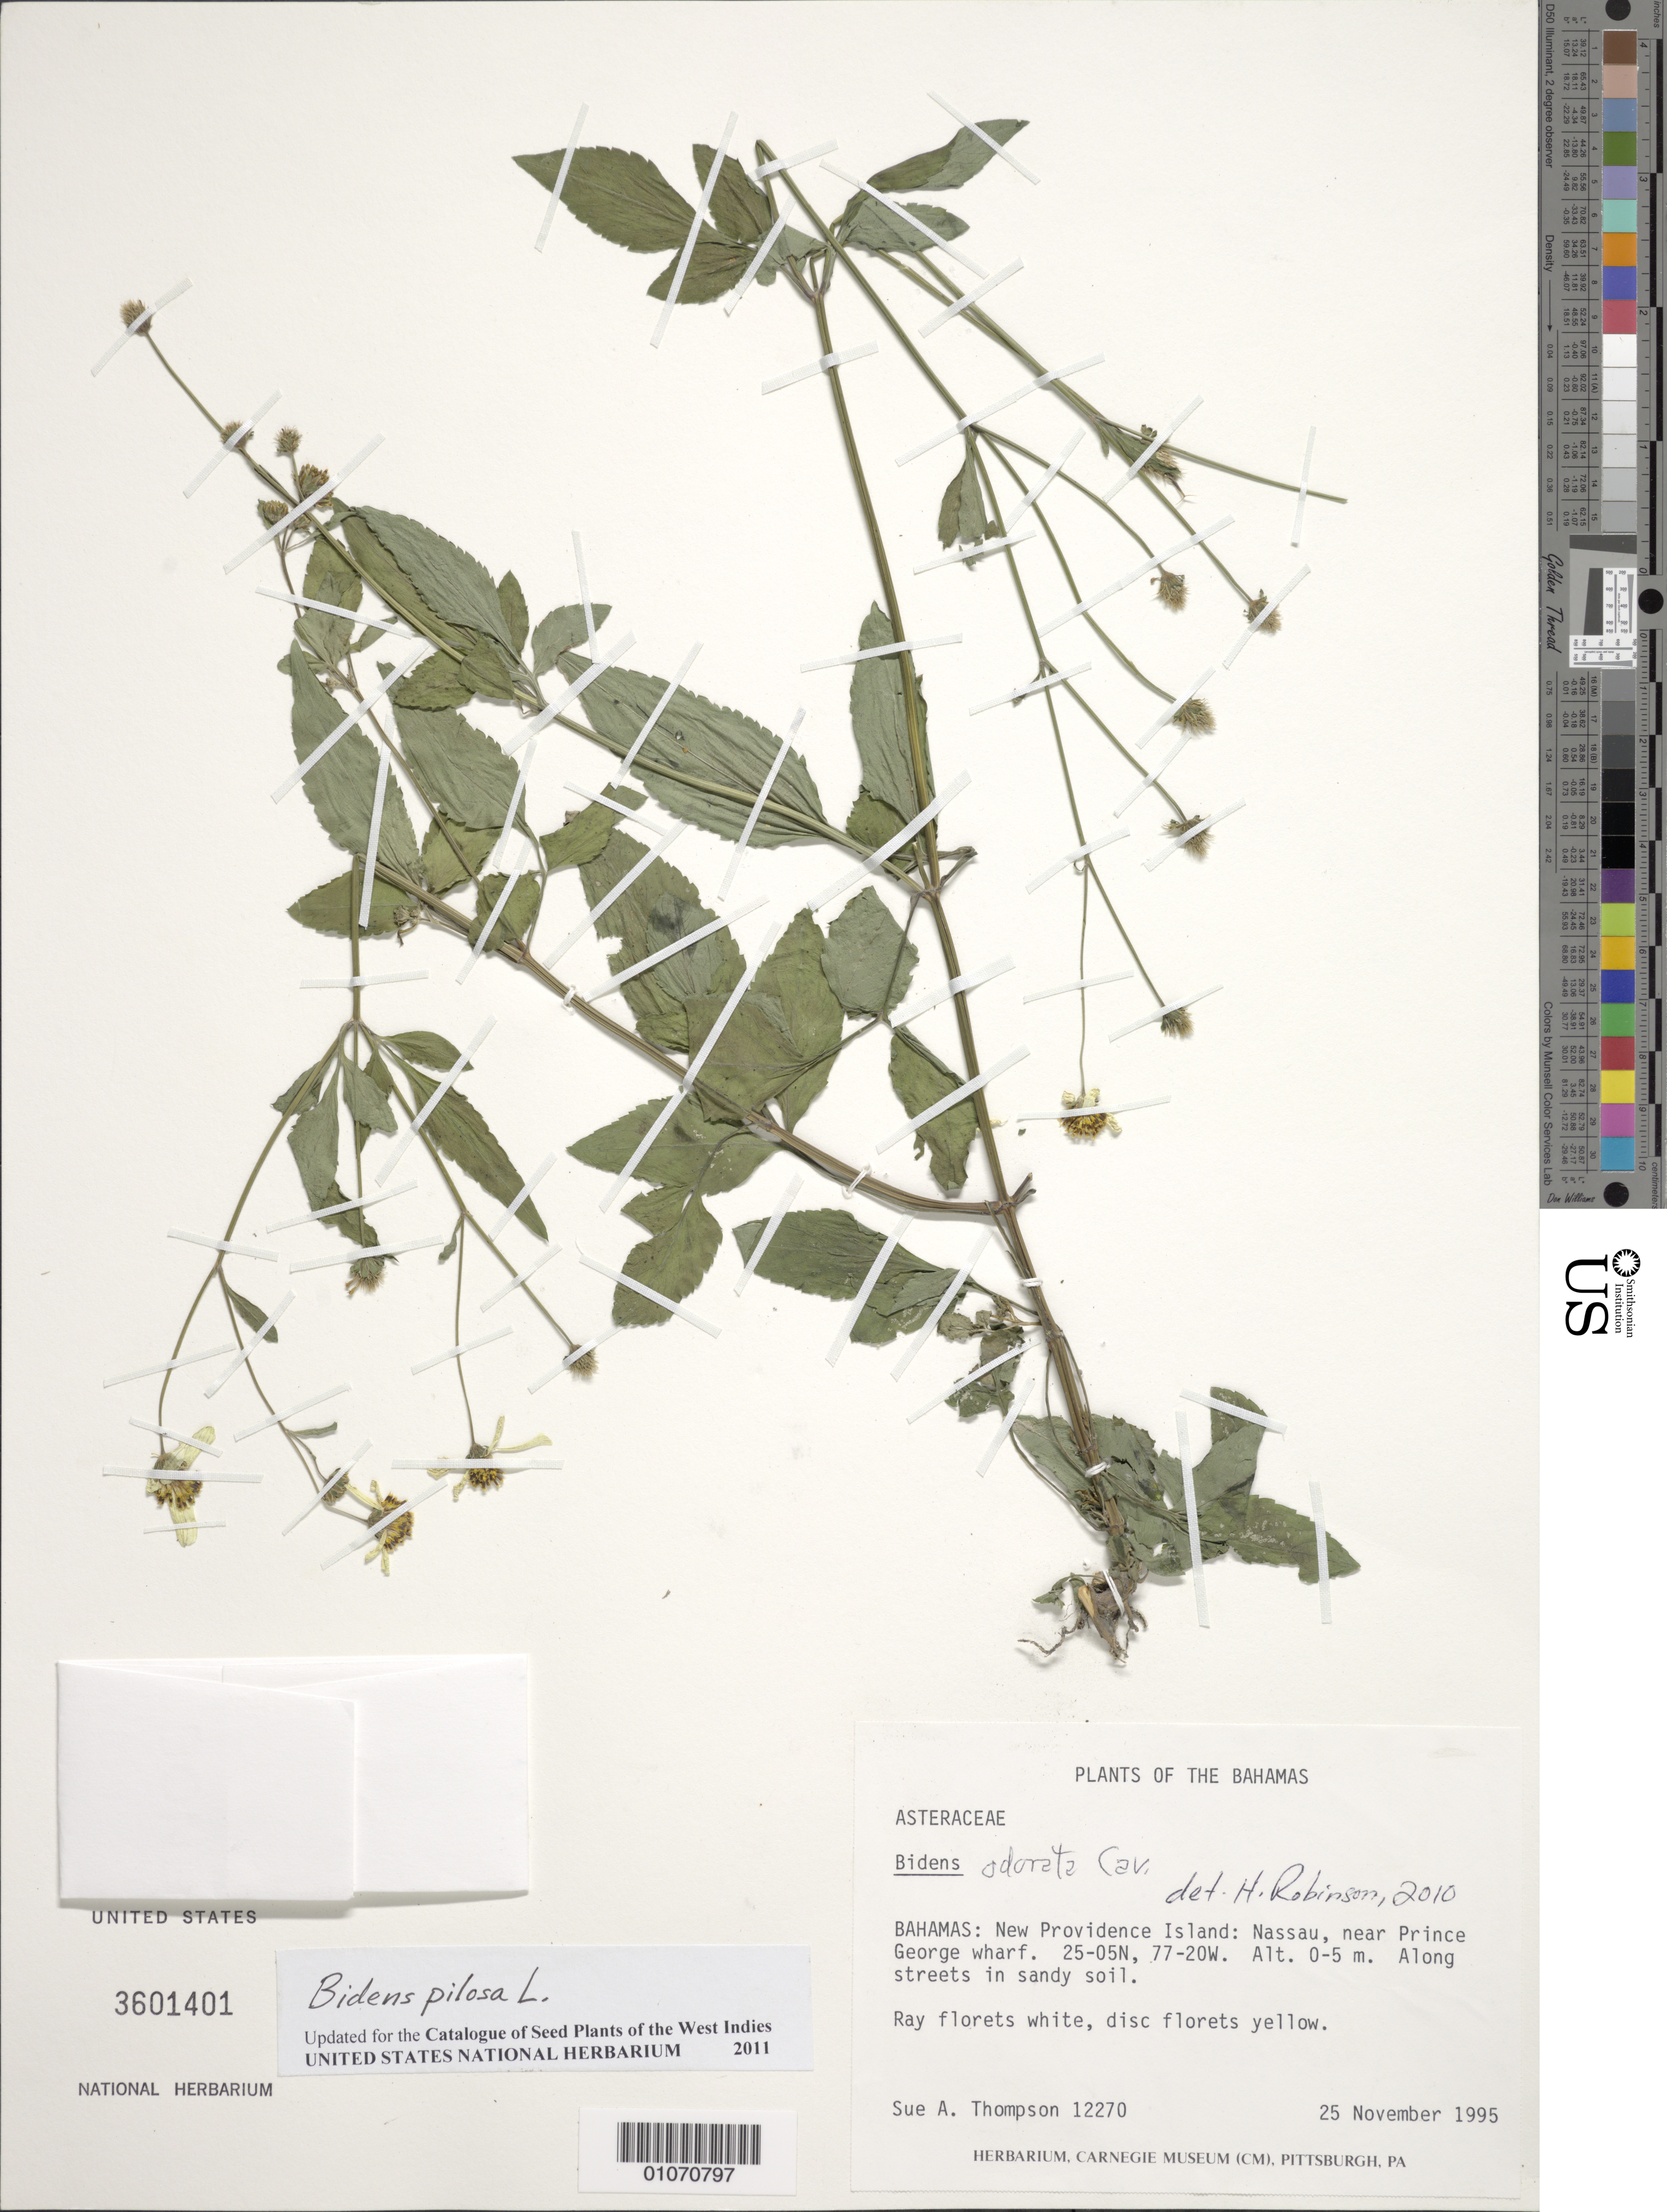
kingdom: Plantae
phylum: Tracheophyta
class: Magnoliopsida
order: Asterales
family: Asteraceae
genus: Bidens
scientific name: Bidens pilosa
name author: L.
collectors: S. A. Thompson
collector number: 12270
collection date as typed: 25 Nov 1995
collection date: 1995-11-25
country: Bahamas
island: New Providence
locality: Nassau, near prince George Wharf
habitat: Along streets in sandy soil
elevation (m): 0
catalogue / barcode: US 3601401